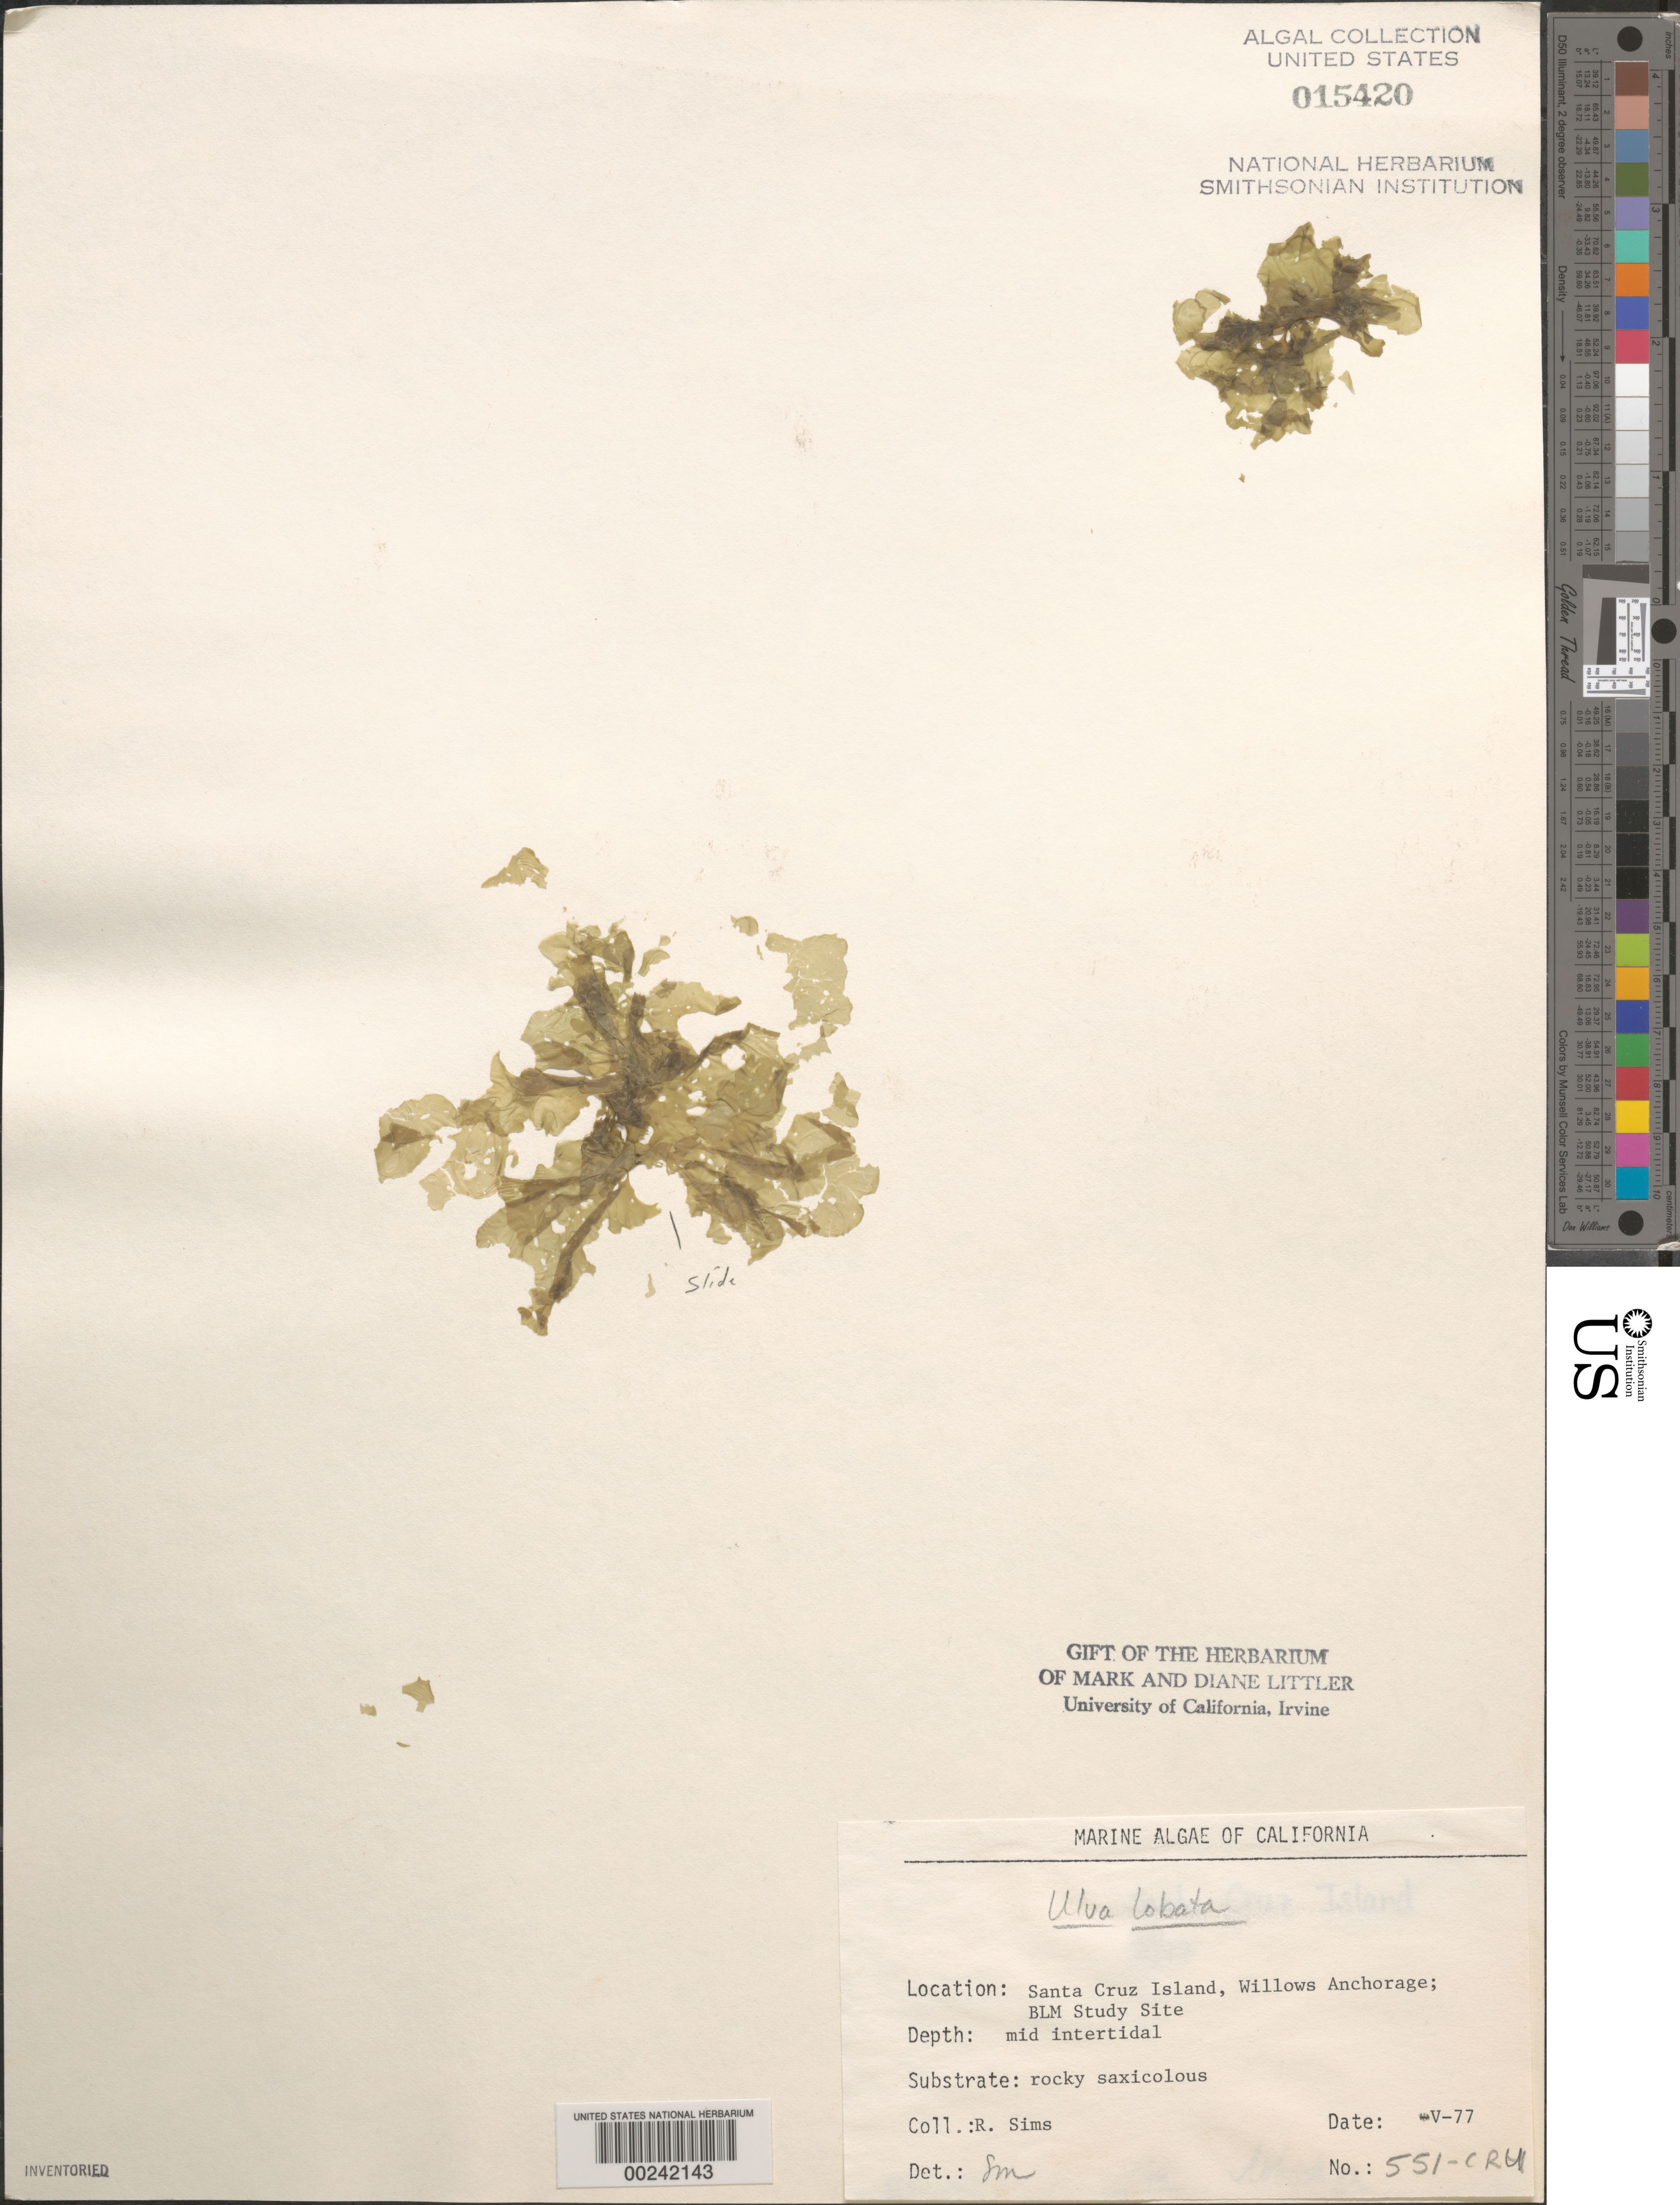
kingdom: Plantae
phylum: Chlorophyta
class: Ulvophyceae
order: Ulvales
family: Ulvaceae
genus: Ulva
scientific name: Ulva lactuca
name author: L.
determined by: Algae name updating Project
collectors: R. H. Sims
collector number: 551-cru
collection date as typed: May 1977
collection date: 1977-05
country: United States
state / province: California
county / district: Santa Barbara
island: Santa Cruz Island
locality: Willows Anchorage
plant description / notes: BLM-SOCALBIGHT Rocky Intertidal Survey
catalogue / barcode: US 15420